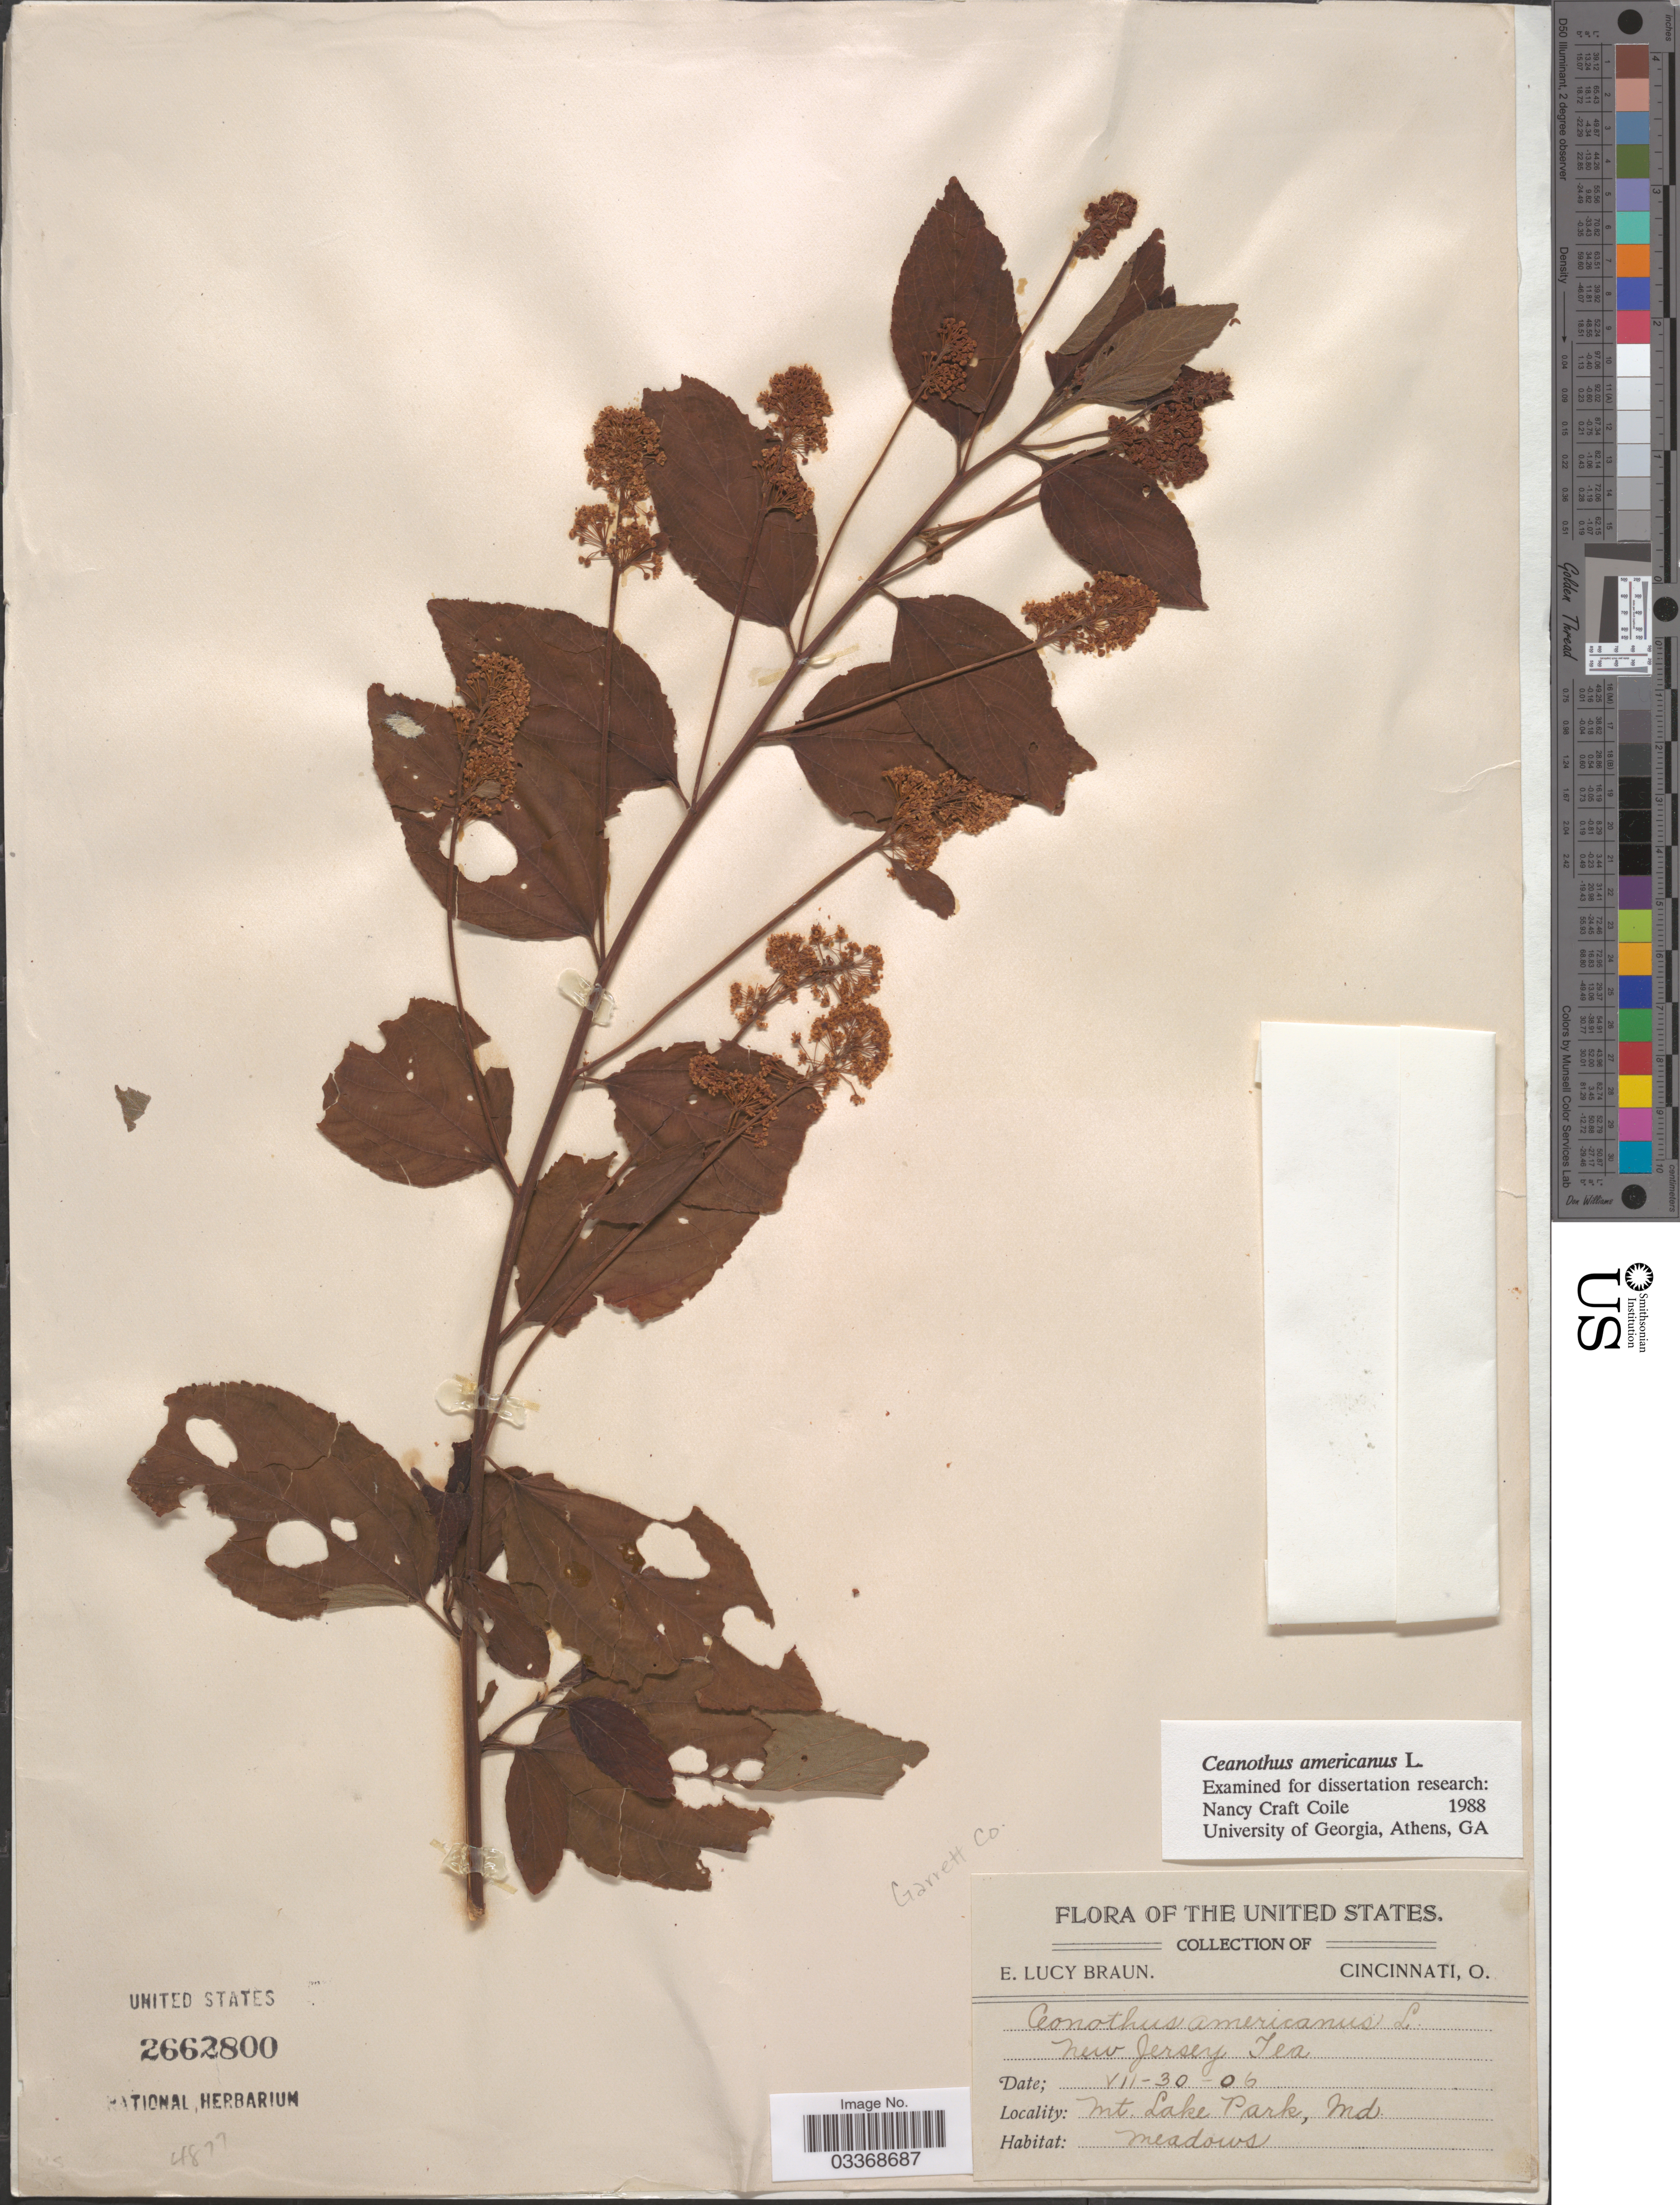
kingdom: Plantae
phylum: Tracheophyta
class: Magnoliopsida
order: Rosales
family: Rhamnaceae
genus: Ceanothus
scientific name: Ceanothus americanus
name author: L.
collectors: E. L. Braun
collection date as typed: Transcribed d/m/y: 30/7/6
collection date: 1906-07-30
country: United States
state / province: Maryland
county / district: Garrett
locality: Mt. Lake Park, Garrett Co.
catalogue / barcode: US 2662800